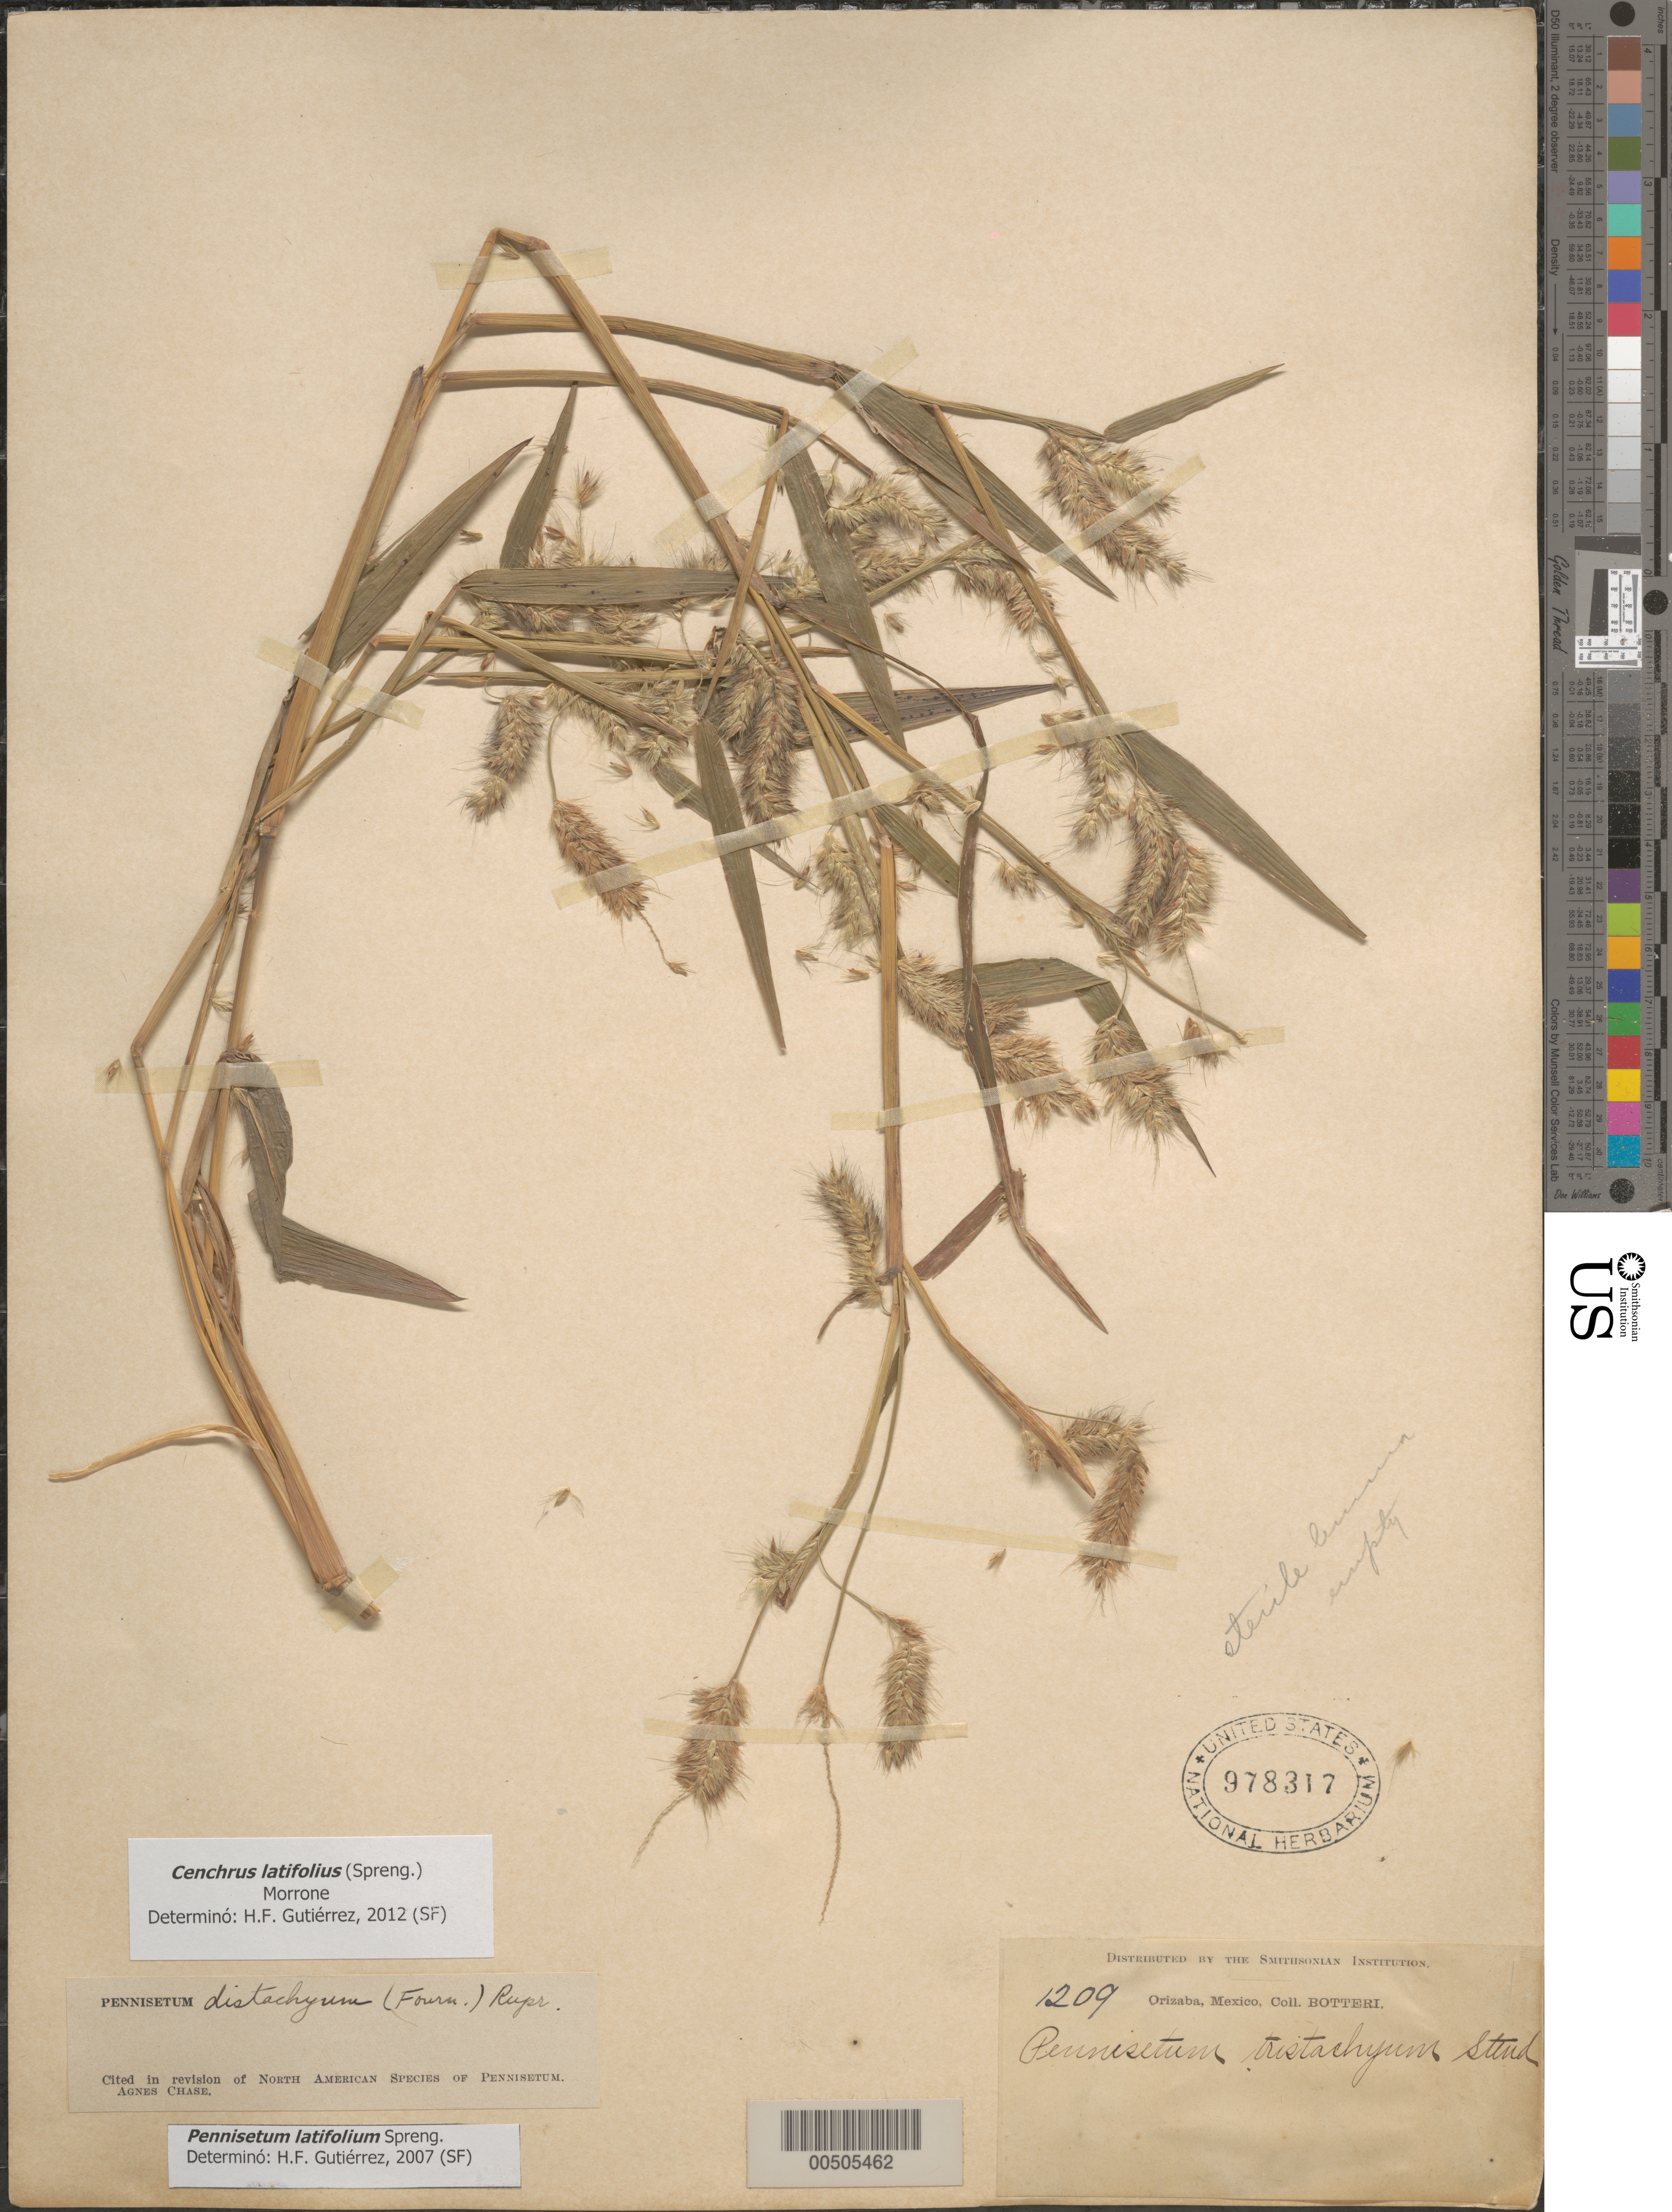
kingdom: Plantae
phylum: Tracheophyta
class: Liliopsida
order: Poales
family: Poaceae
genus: Cenchrus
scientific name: Cenchrus latifolius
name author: (Spreng.) Morrone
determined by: Gutiérrez, H. F.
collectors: -. Botteri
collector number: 1209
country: Mexico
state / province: Veracruz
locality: Orizaba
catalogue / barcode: US 978317